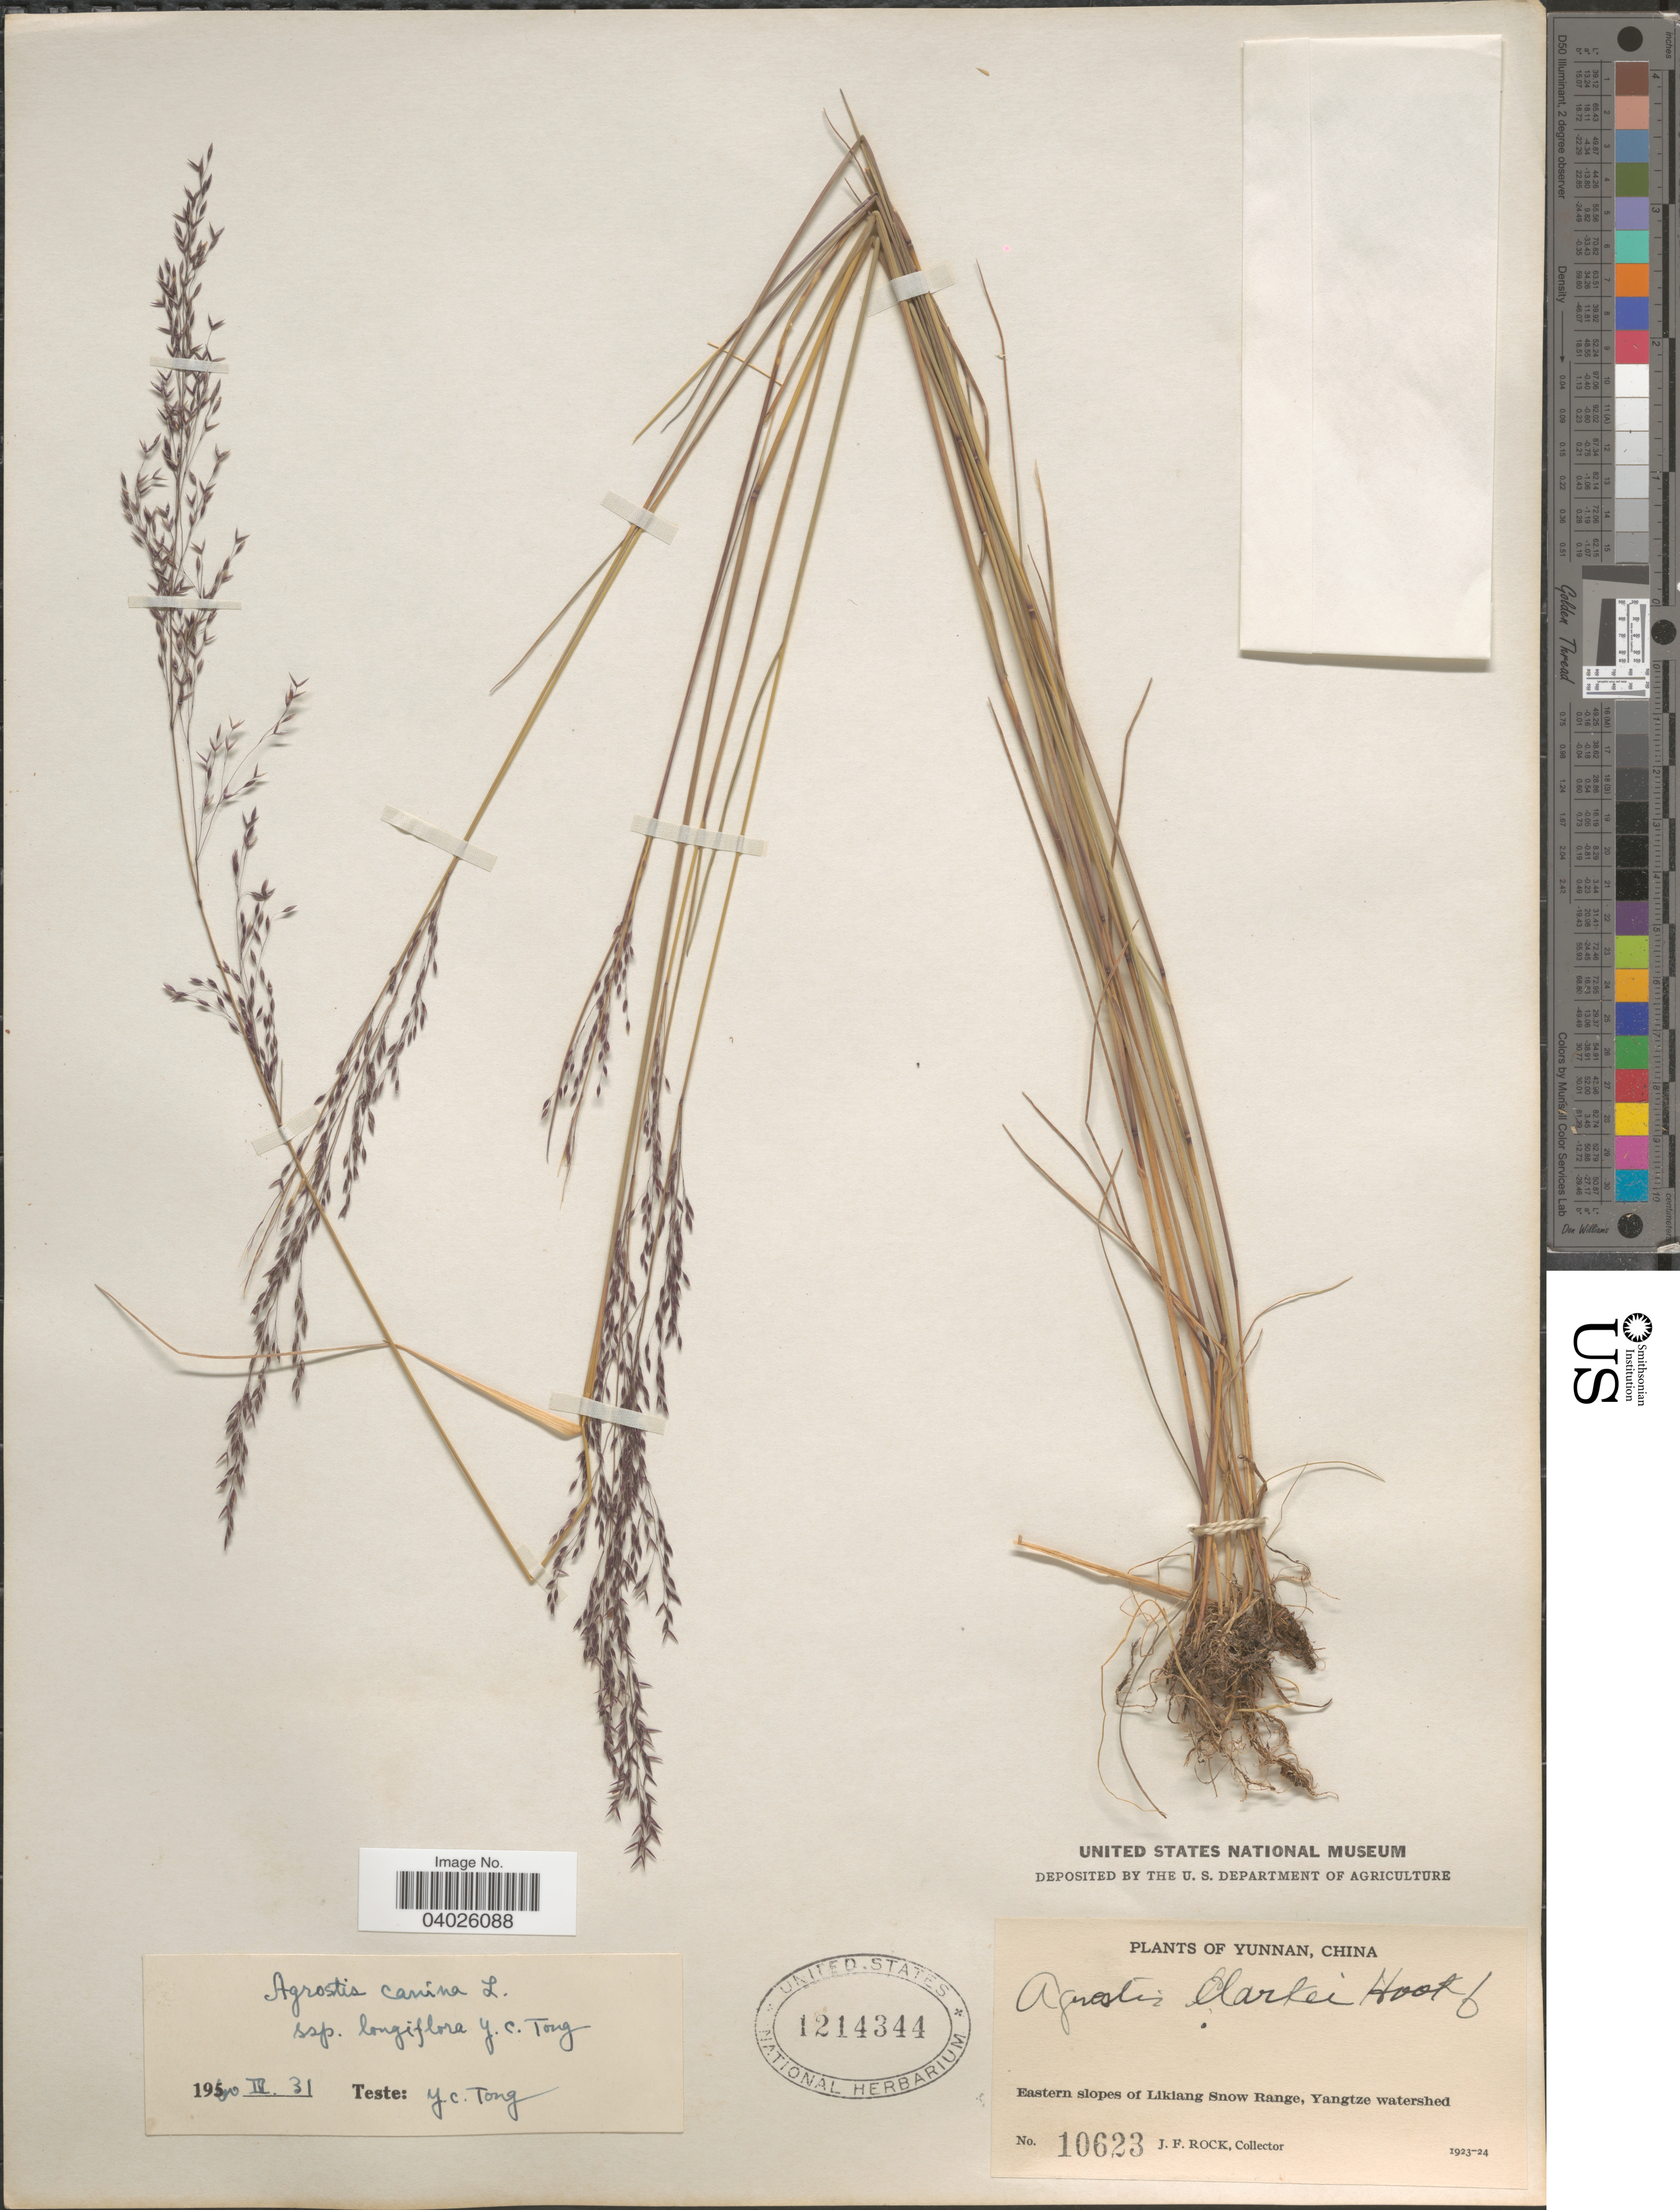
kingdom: Plantae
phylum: Tracheophyta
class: Liliopsida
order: Poales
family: Poaceae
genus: Agrostis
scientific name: Agrostis canina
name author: L.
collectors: J. Rock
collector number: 10623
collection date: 1923/1924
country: China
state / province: Yunnan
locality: Eastern slopes of Likiang Snow Range, Yangtze watershed.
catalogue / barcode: US 1214344